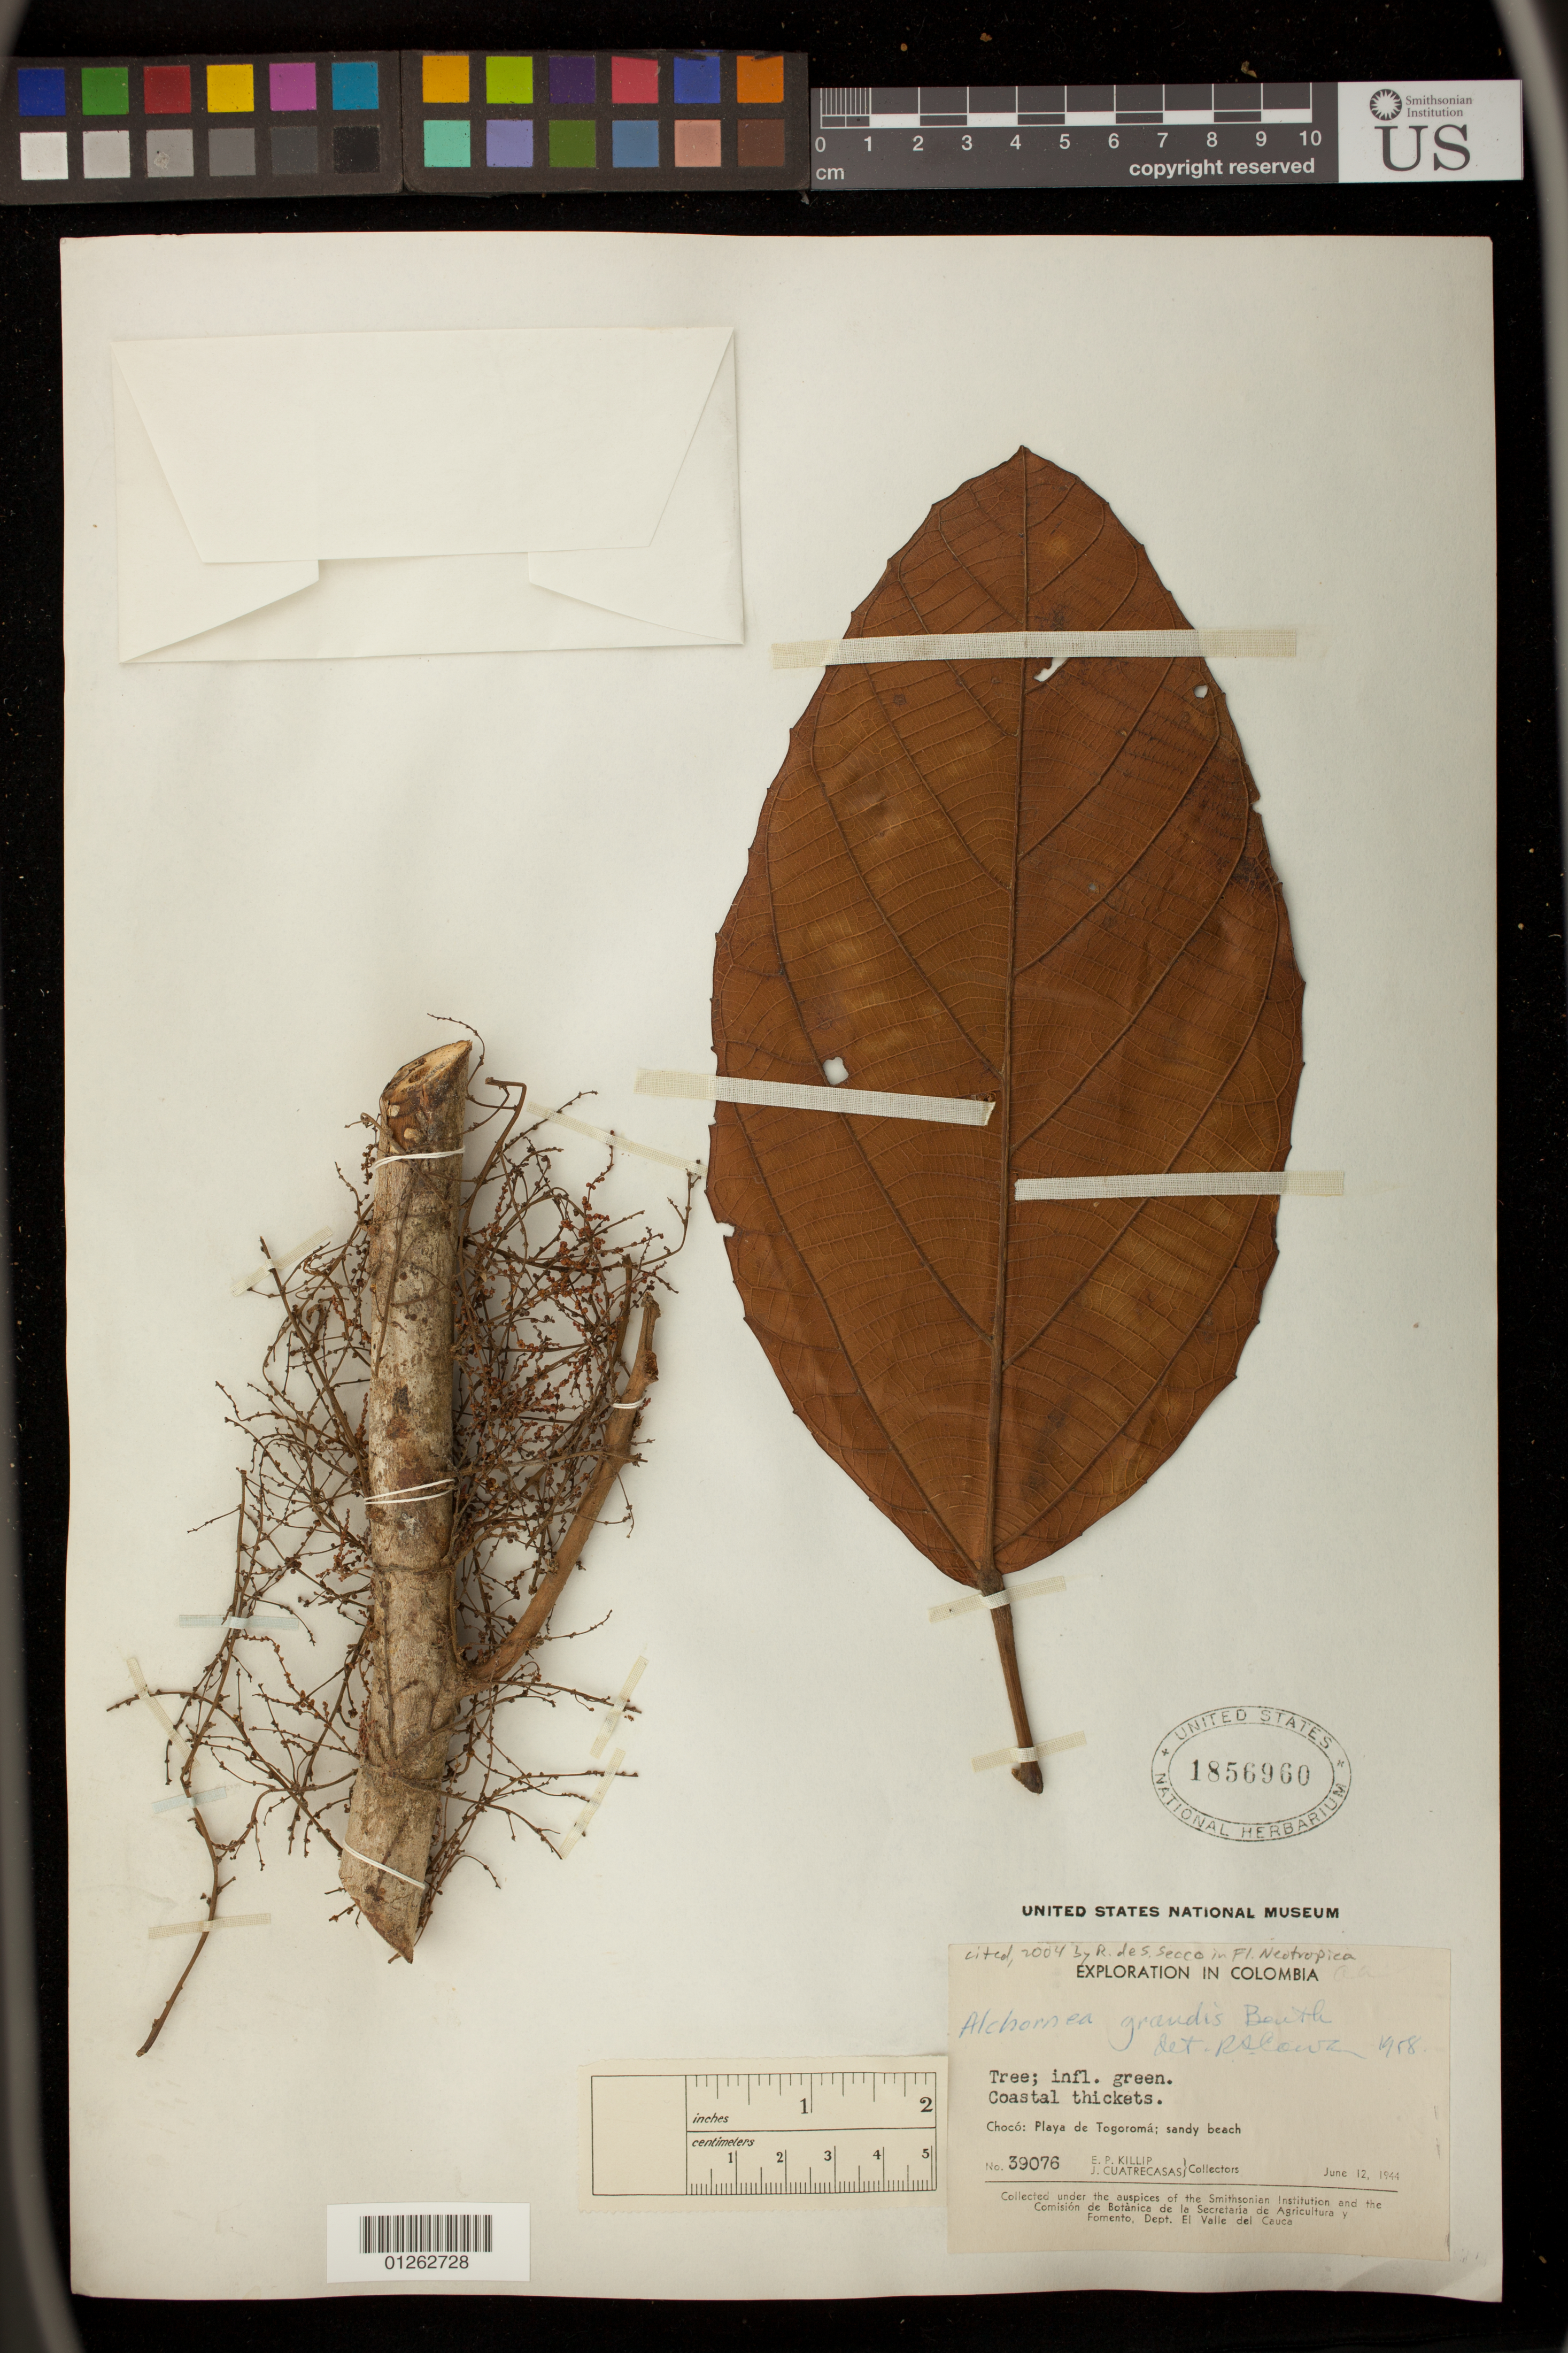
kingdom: Plantae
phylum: Tracheophyta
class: Magnoliopsida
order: Malpighiales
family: Euphorbiaceae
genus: Alchornea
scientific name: Alchornea grandis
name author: Benth.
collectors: E. P. Killip & J. Cuatrecasas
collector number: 39076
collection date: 1944-06-12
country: Colombia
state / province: Chocó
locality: Playa de Togoroma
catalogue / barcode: US 1856960